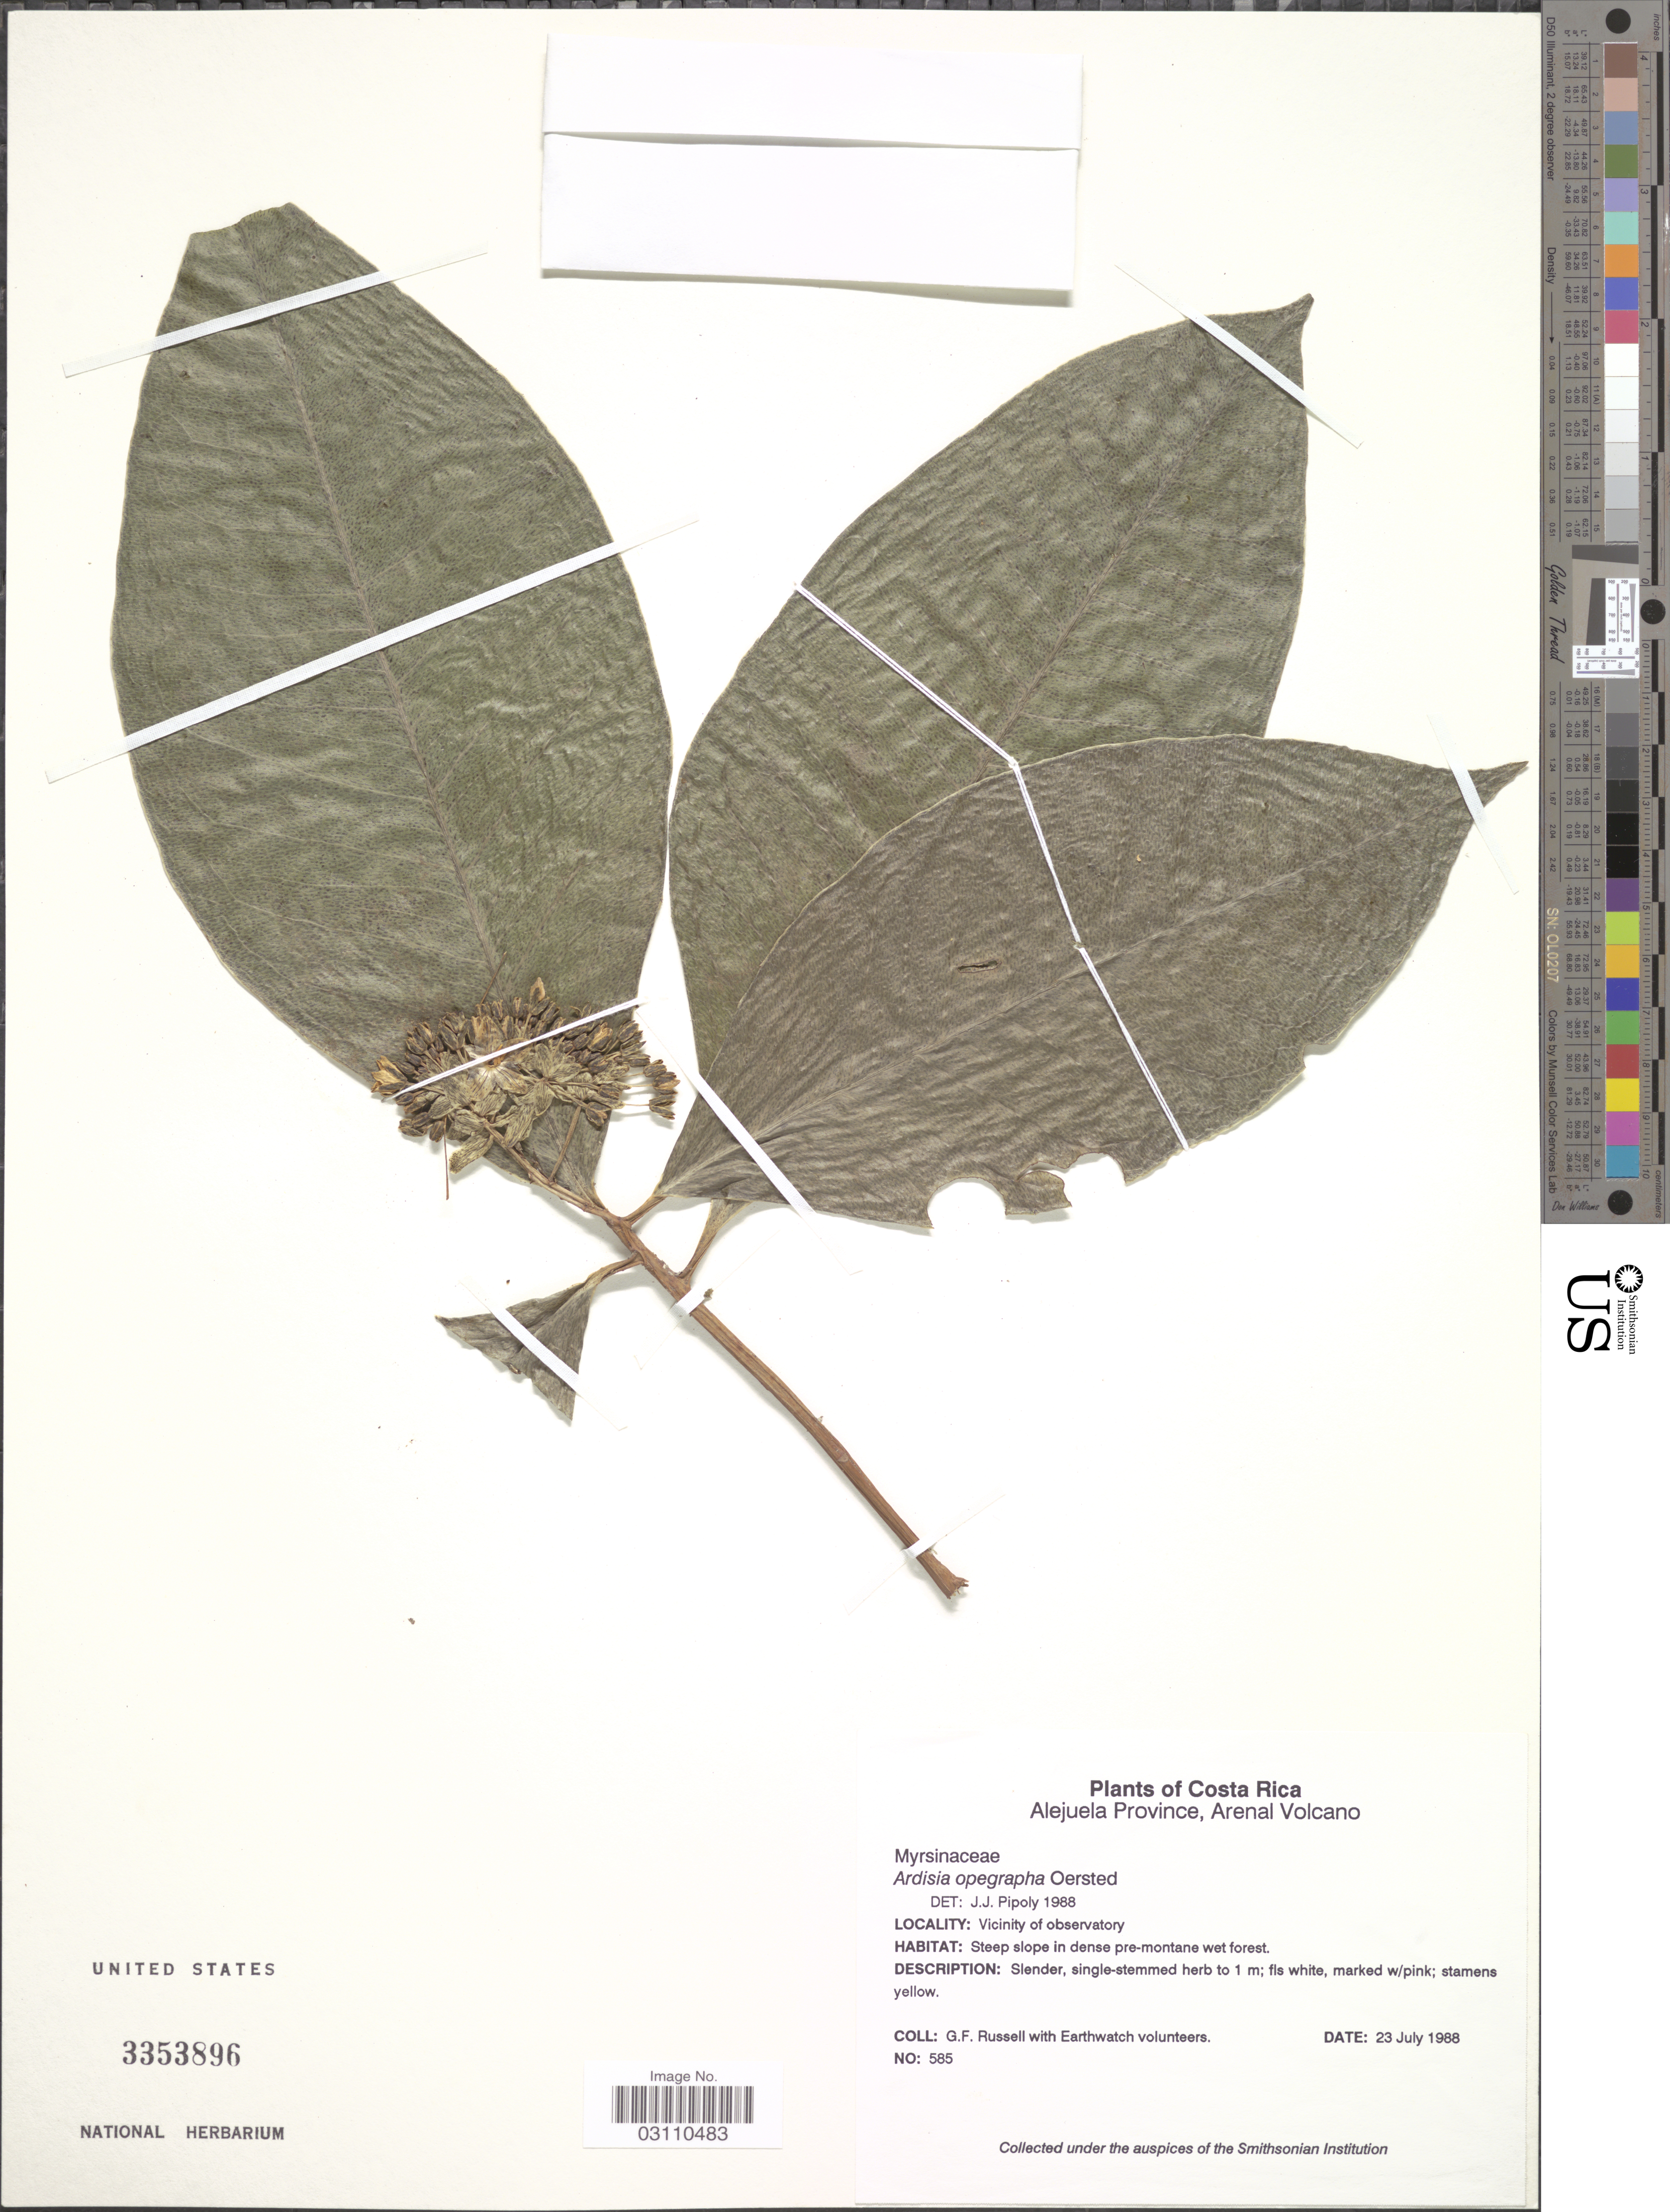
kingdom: Plantae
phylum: Tracheophyta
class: Magnoliopsida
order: Ericales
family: Primulaceae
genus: Ardisia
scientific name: Ardisia opegrapha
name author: Oerst.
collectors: G. Russell & Earthwatch Volunteers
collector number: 585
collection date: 1988-07-23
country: Costa Rica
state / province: Alajuela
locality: Arenal Volcano. Vicinity of observatory.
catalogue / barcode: US 3353896